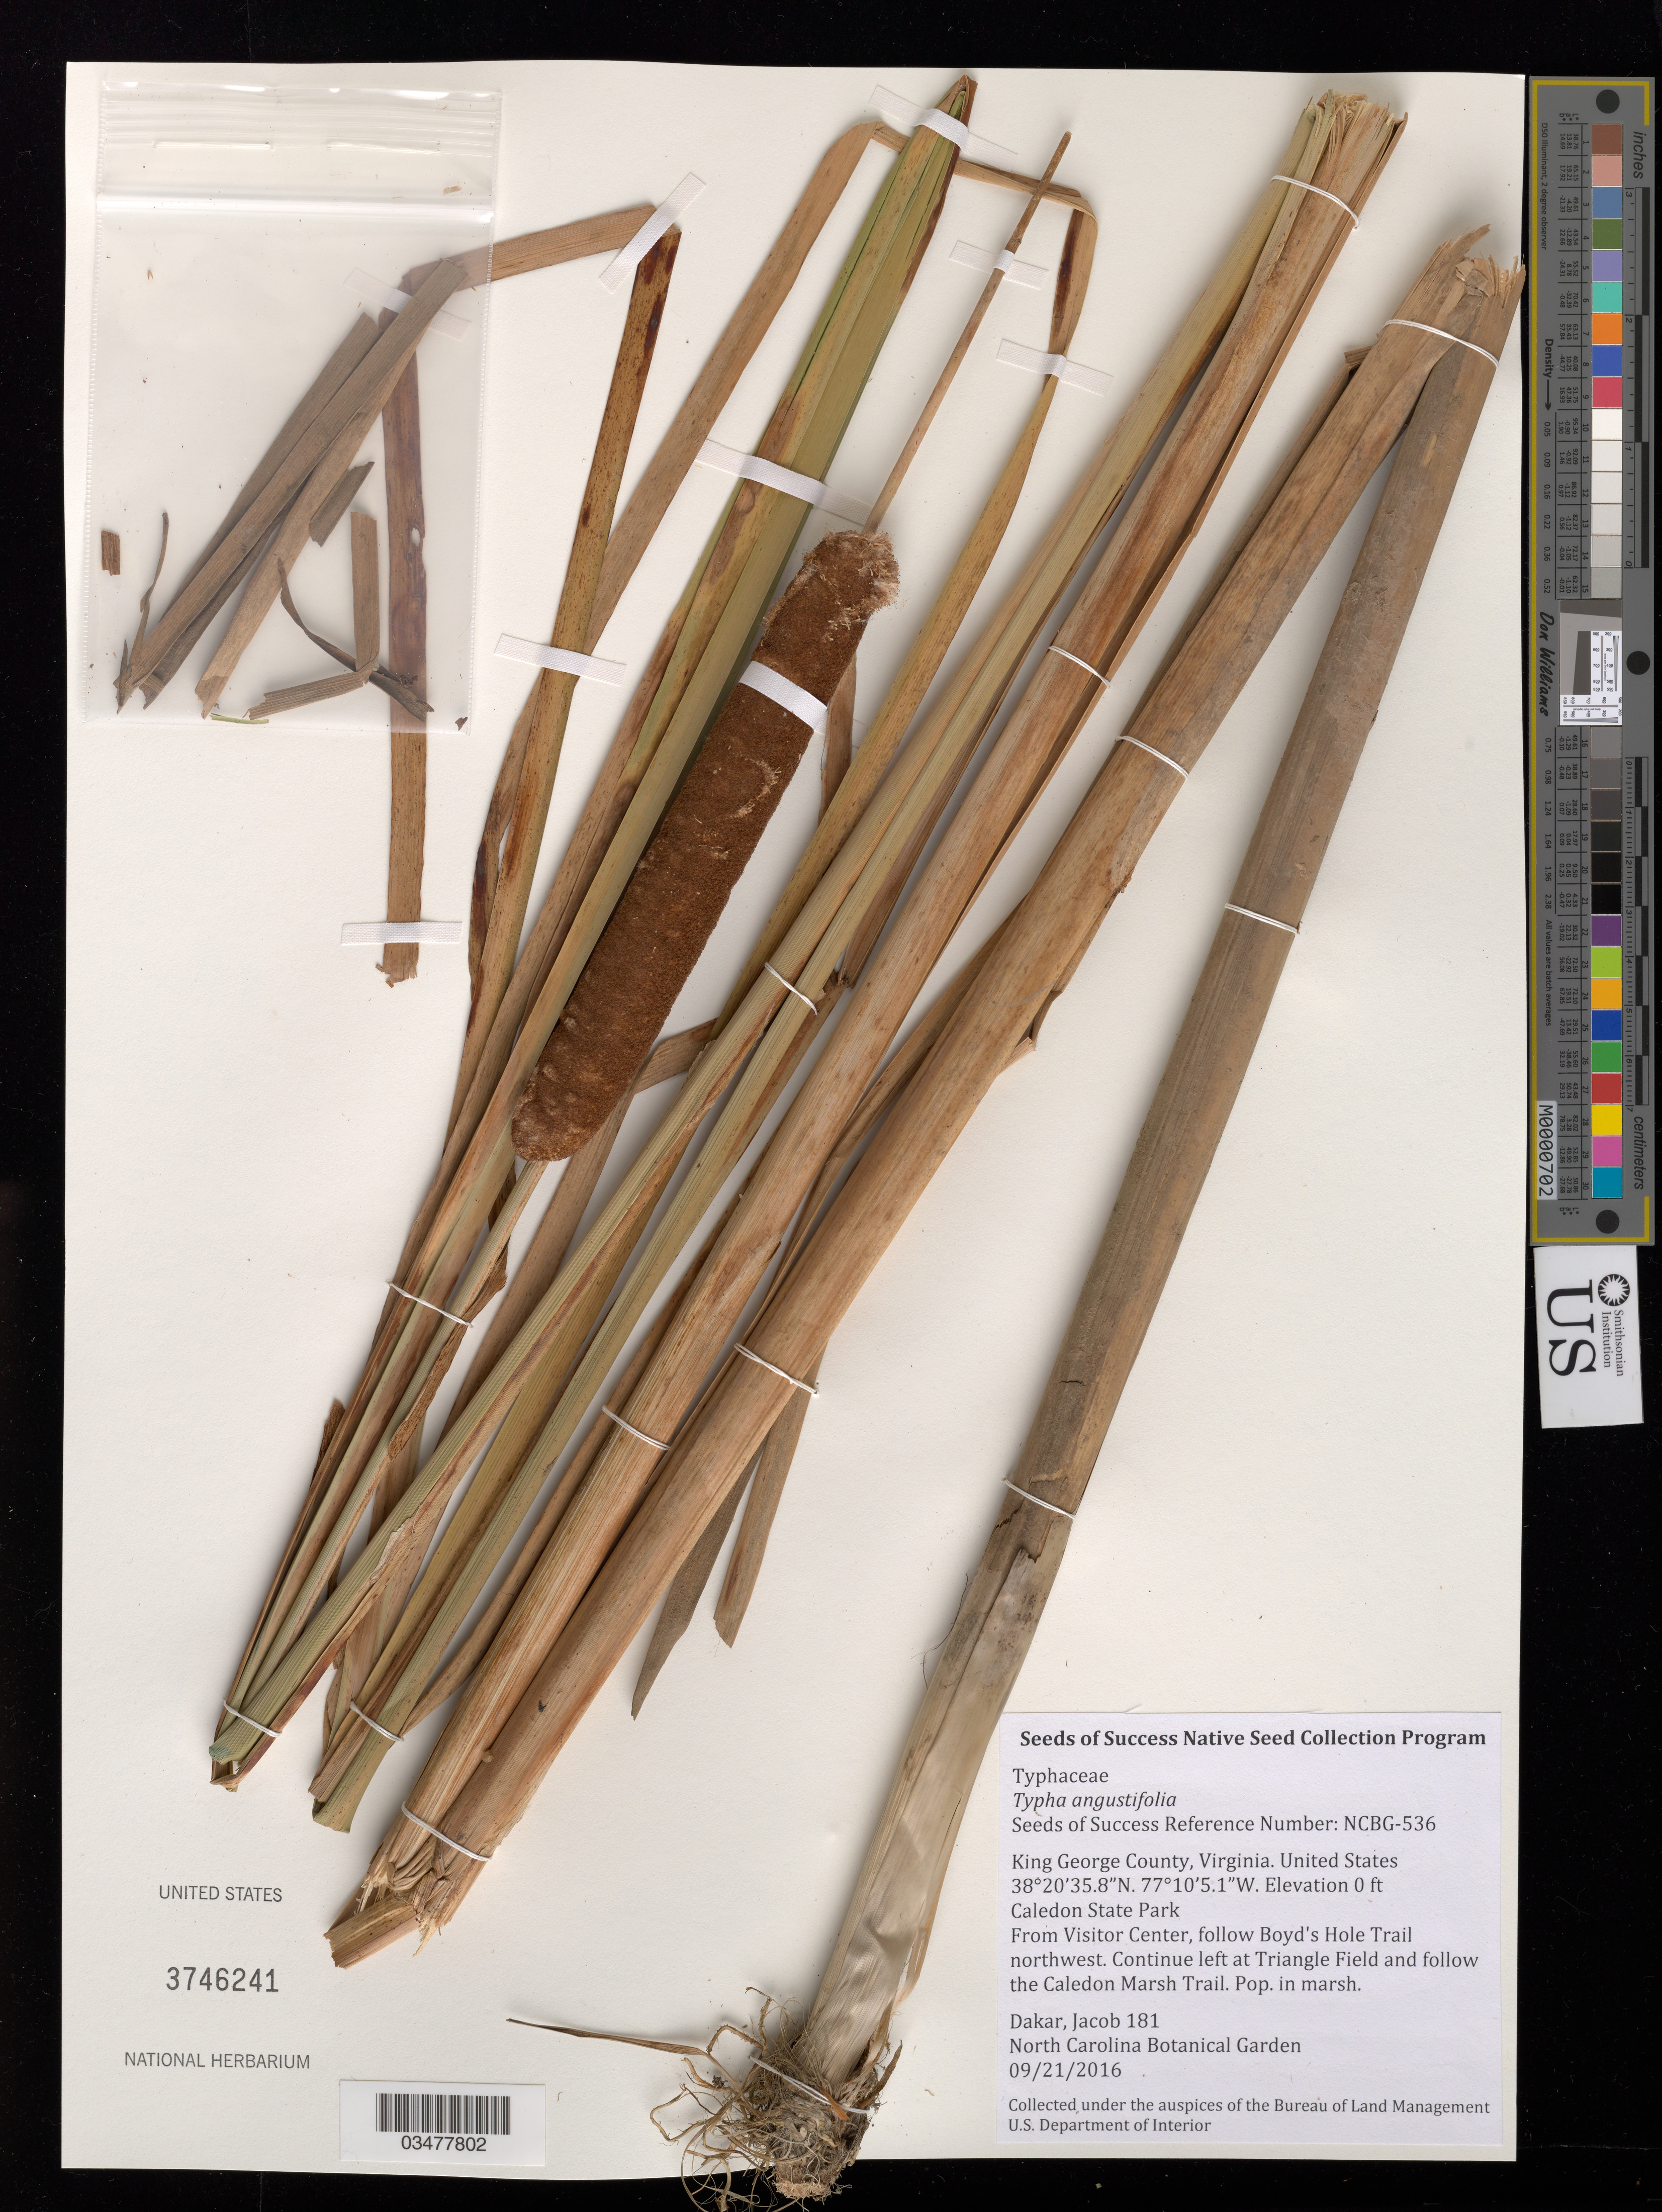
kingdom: Plantae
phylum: Tracheophyta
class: Liliopsida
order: Poales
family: Typhaceae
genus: Typha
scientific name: Typha angustifolia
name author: L.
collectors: J. Dakar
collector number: NCBG-536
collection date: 2016-09-21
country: United States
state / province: Virginia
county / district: King George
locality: Caledon State Park, Caledon Marsh Trail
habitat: Atlantic big cordgrass marsh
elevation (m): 0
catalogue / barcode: US 3746241